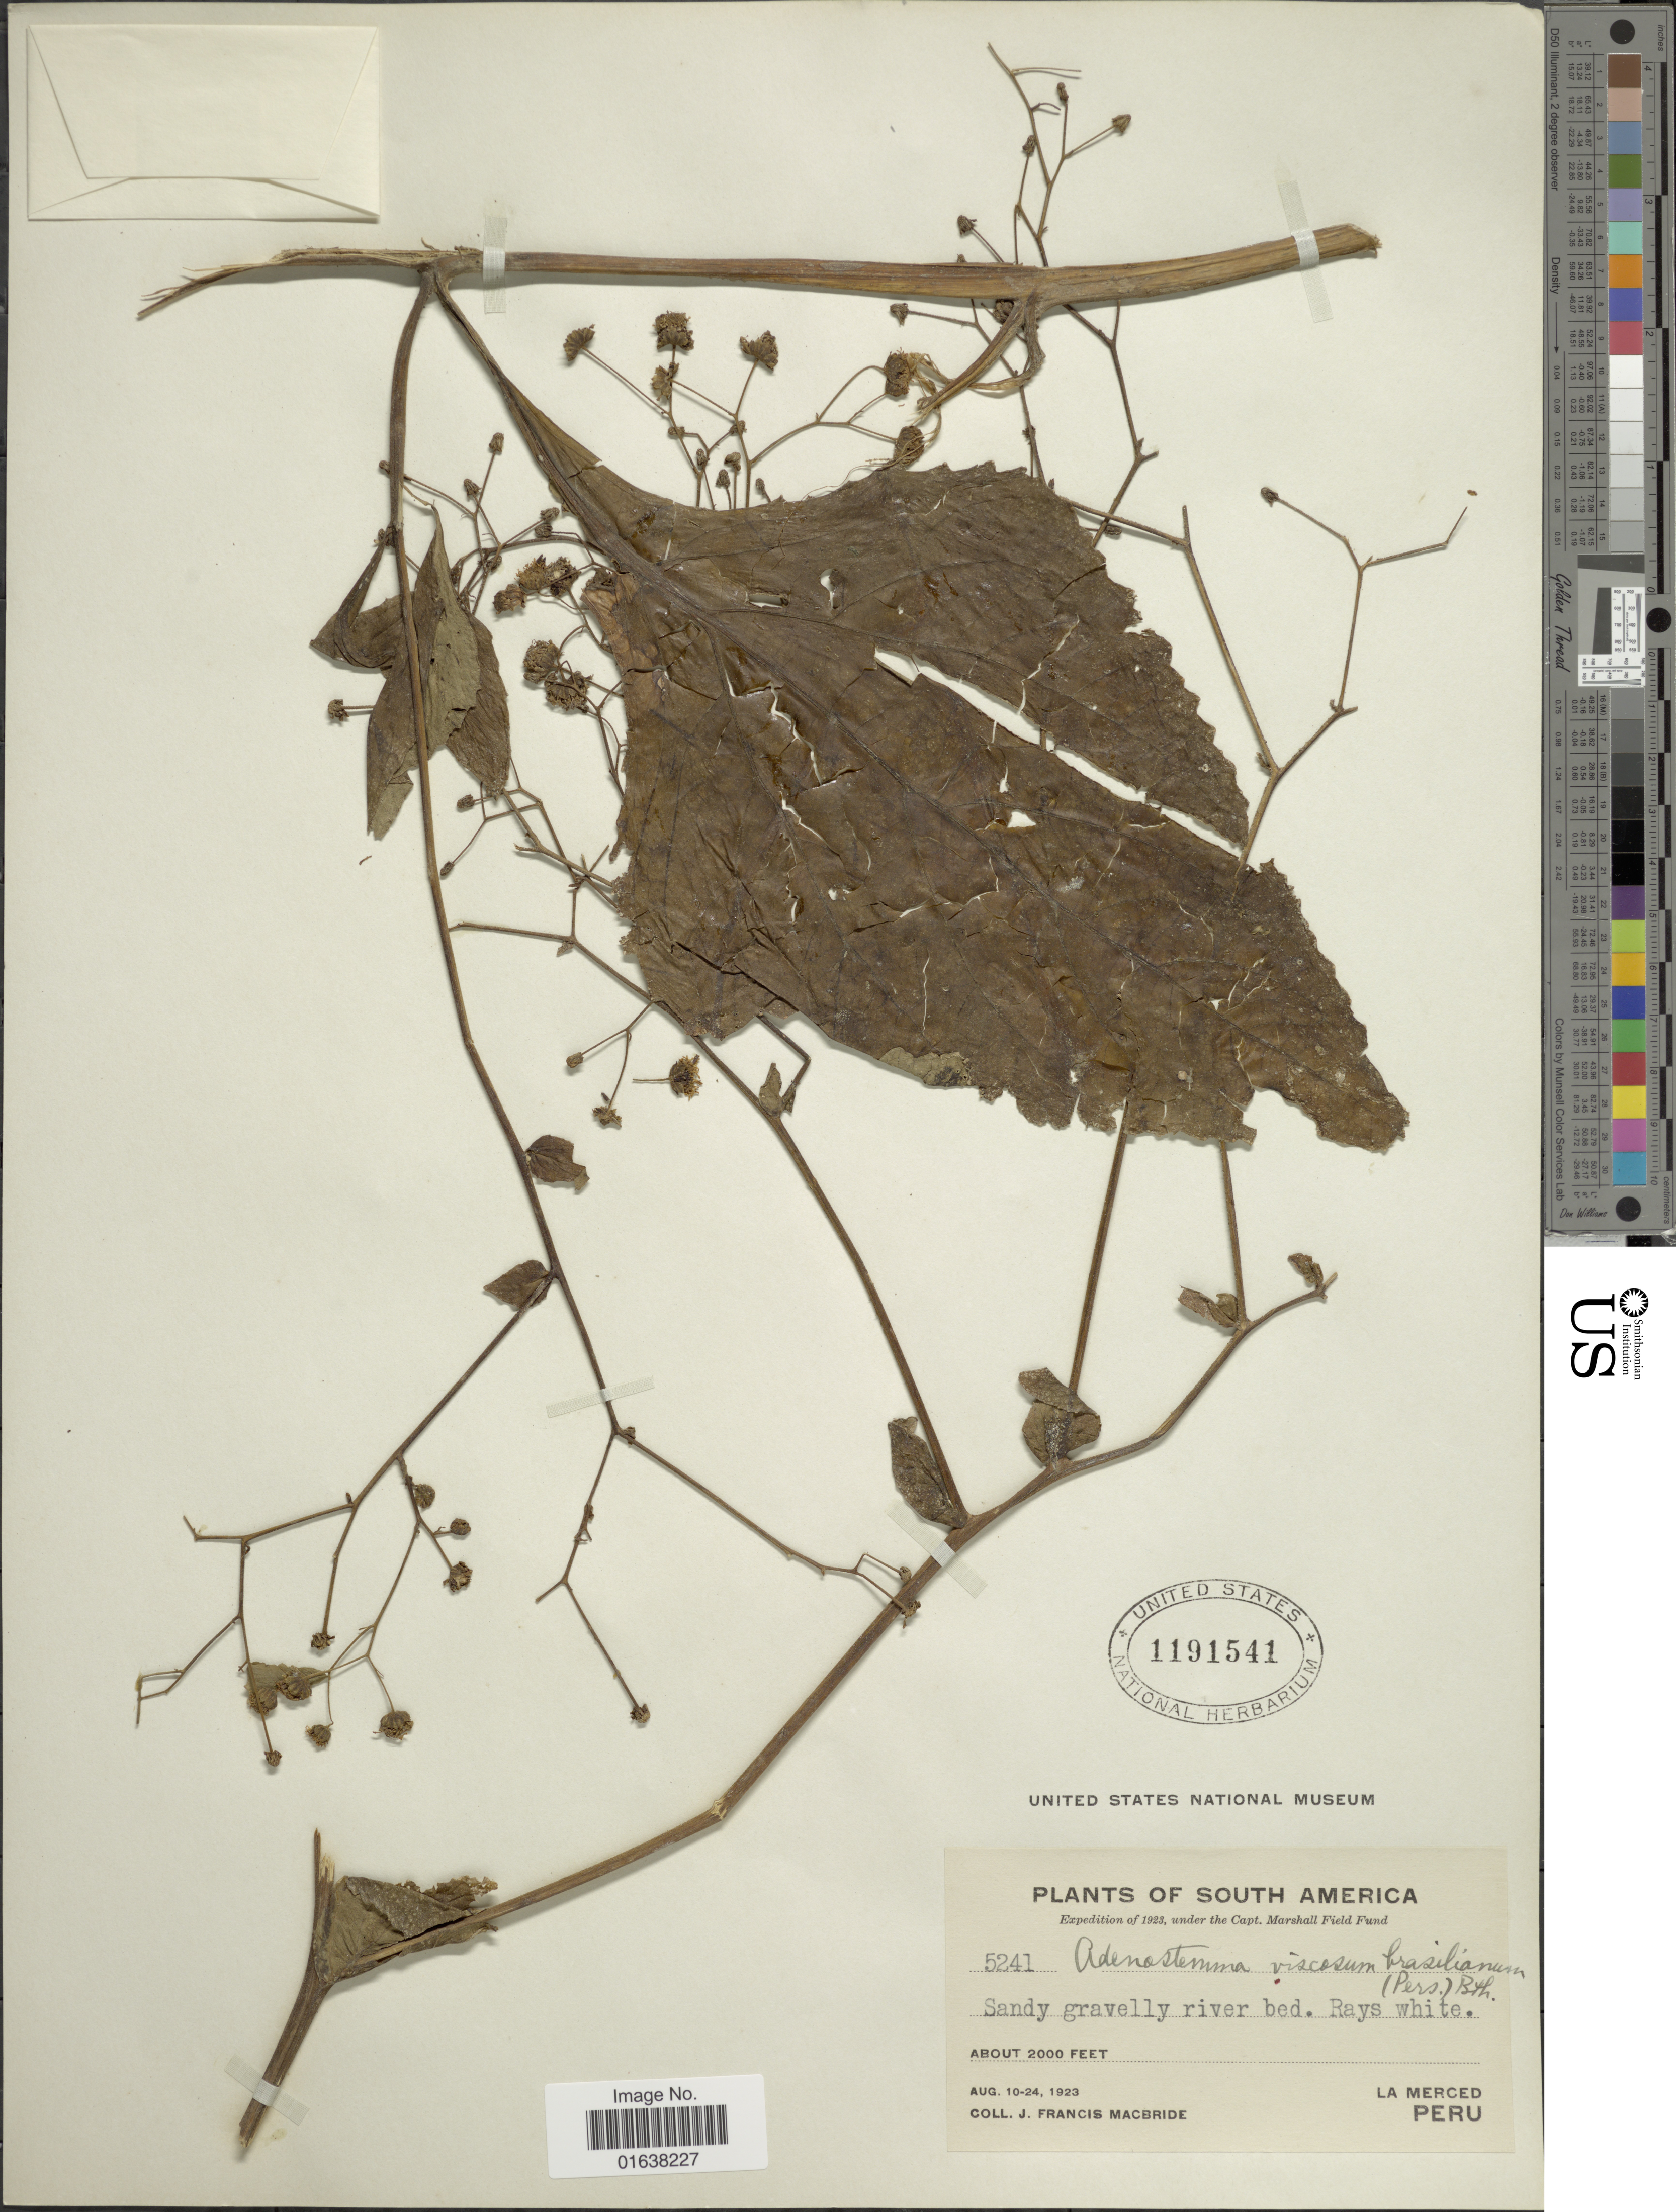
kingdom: Plantae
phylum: Tracheophyta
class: Magnoliopsida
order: Asterales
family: Asteraceae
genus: Adenostemma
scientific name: Adenostemma platyphyllum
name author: Cass.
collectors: J. F. Macbride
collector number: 5241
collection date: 1923-08-10/1923-08-24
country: Peru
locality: La Merced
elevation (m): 610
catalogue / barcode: US 1191541